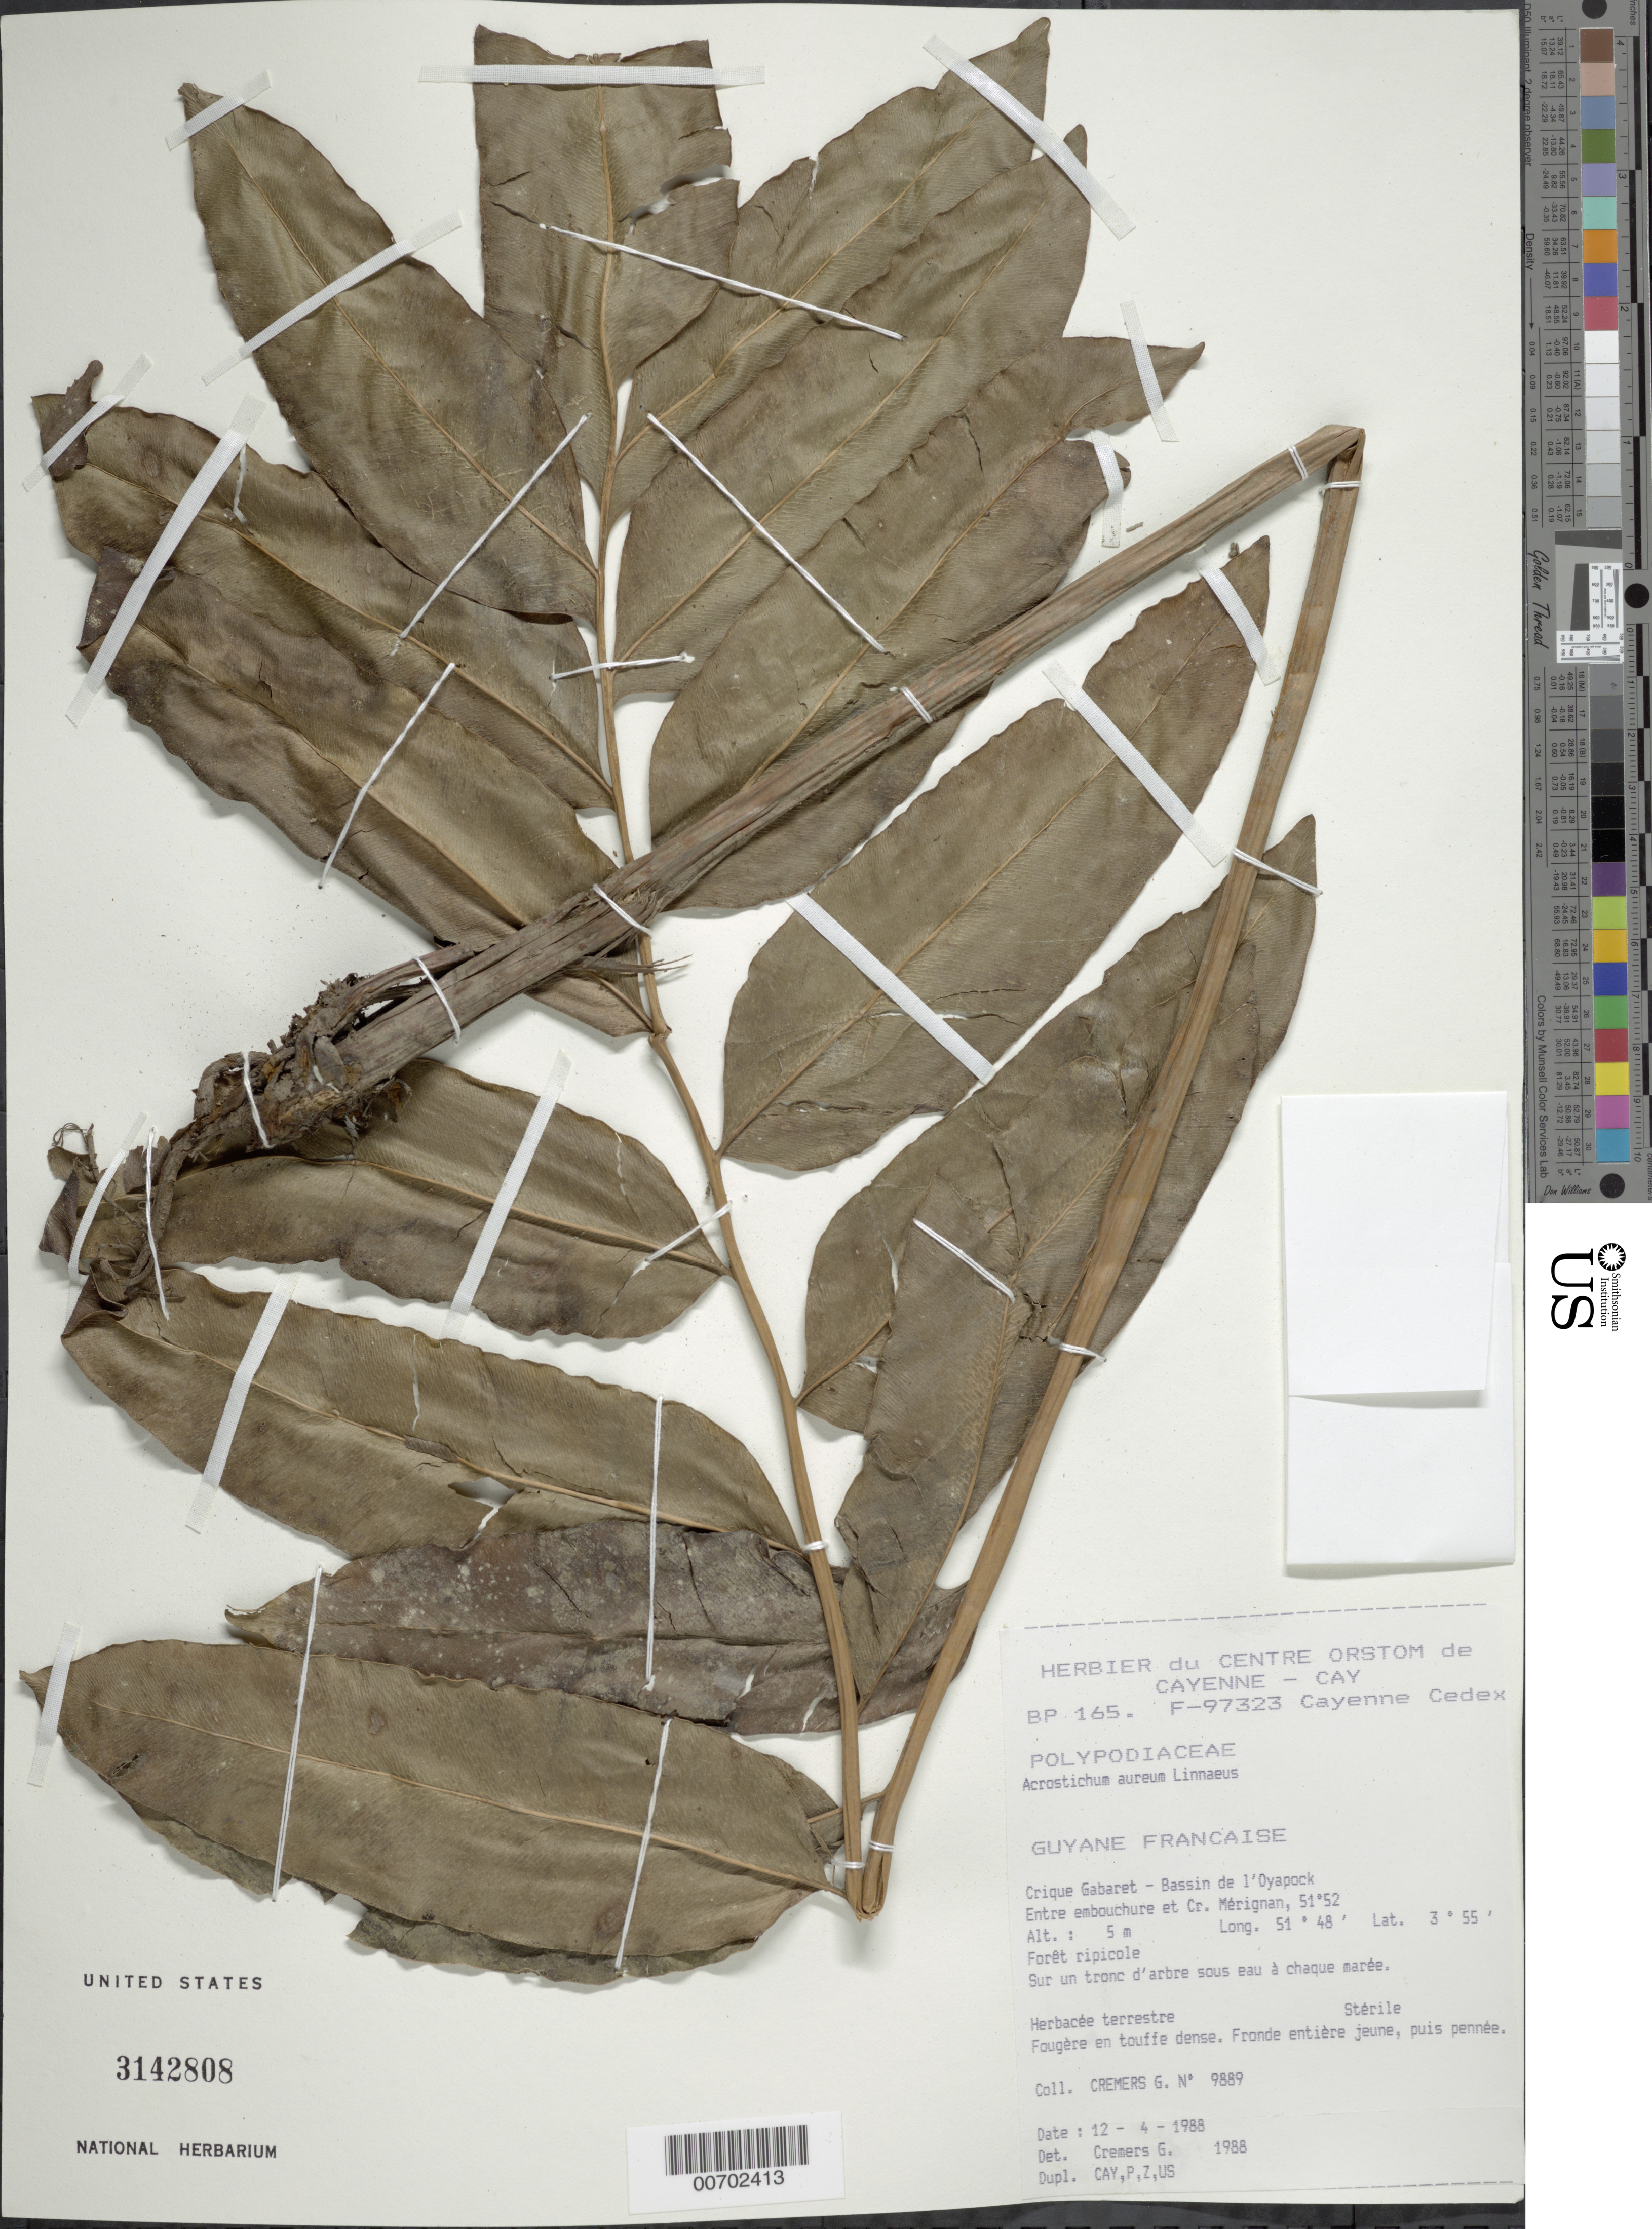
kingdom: Plantae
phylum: Tracheophyta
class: Polypodiopsida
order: Polypodiales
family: Pteridaceae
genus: Acrostichum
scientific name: Acrostichum aureum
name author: L.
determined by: Cremers, Georges A.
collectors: G. Cremers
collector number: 9889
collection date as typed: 12-Apr-88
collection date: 1988-04-12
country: French Guiana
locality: Crique Gabaret, Bassin de l'Oyapock, entre embouchure et Cr. Mérignan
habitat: Forêt ripicole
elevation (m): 5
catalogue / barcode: US 3142808